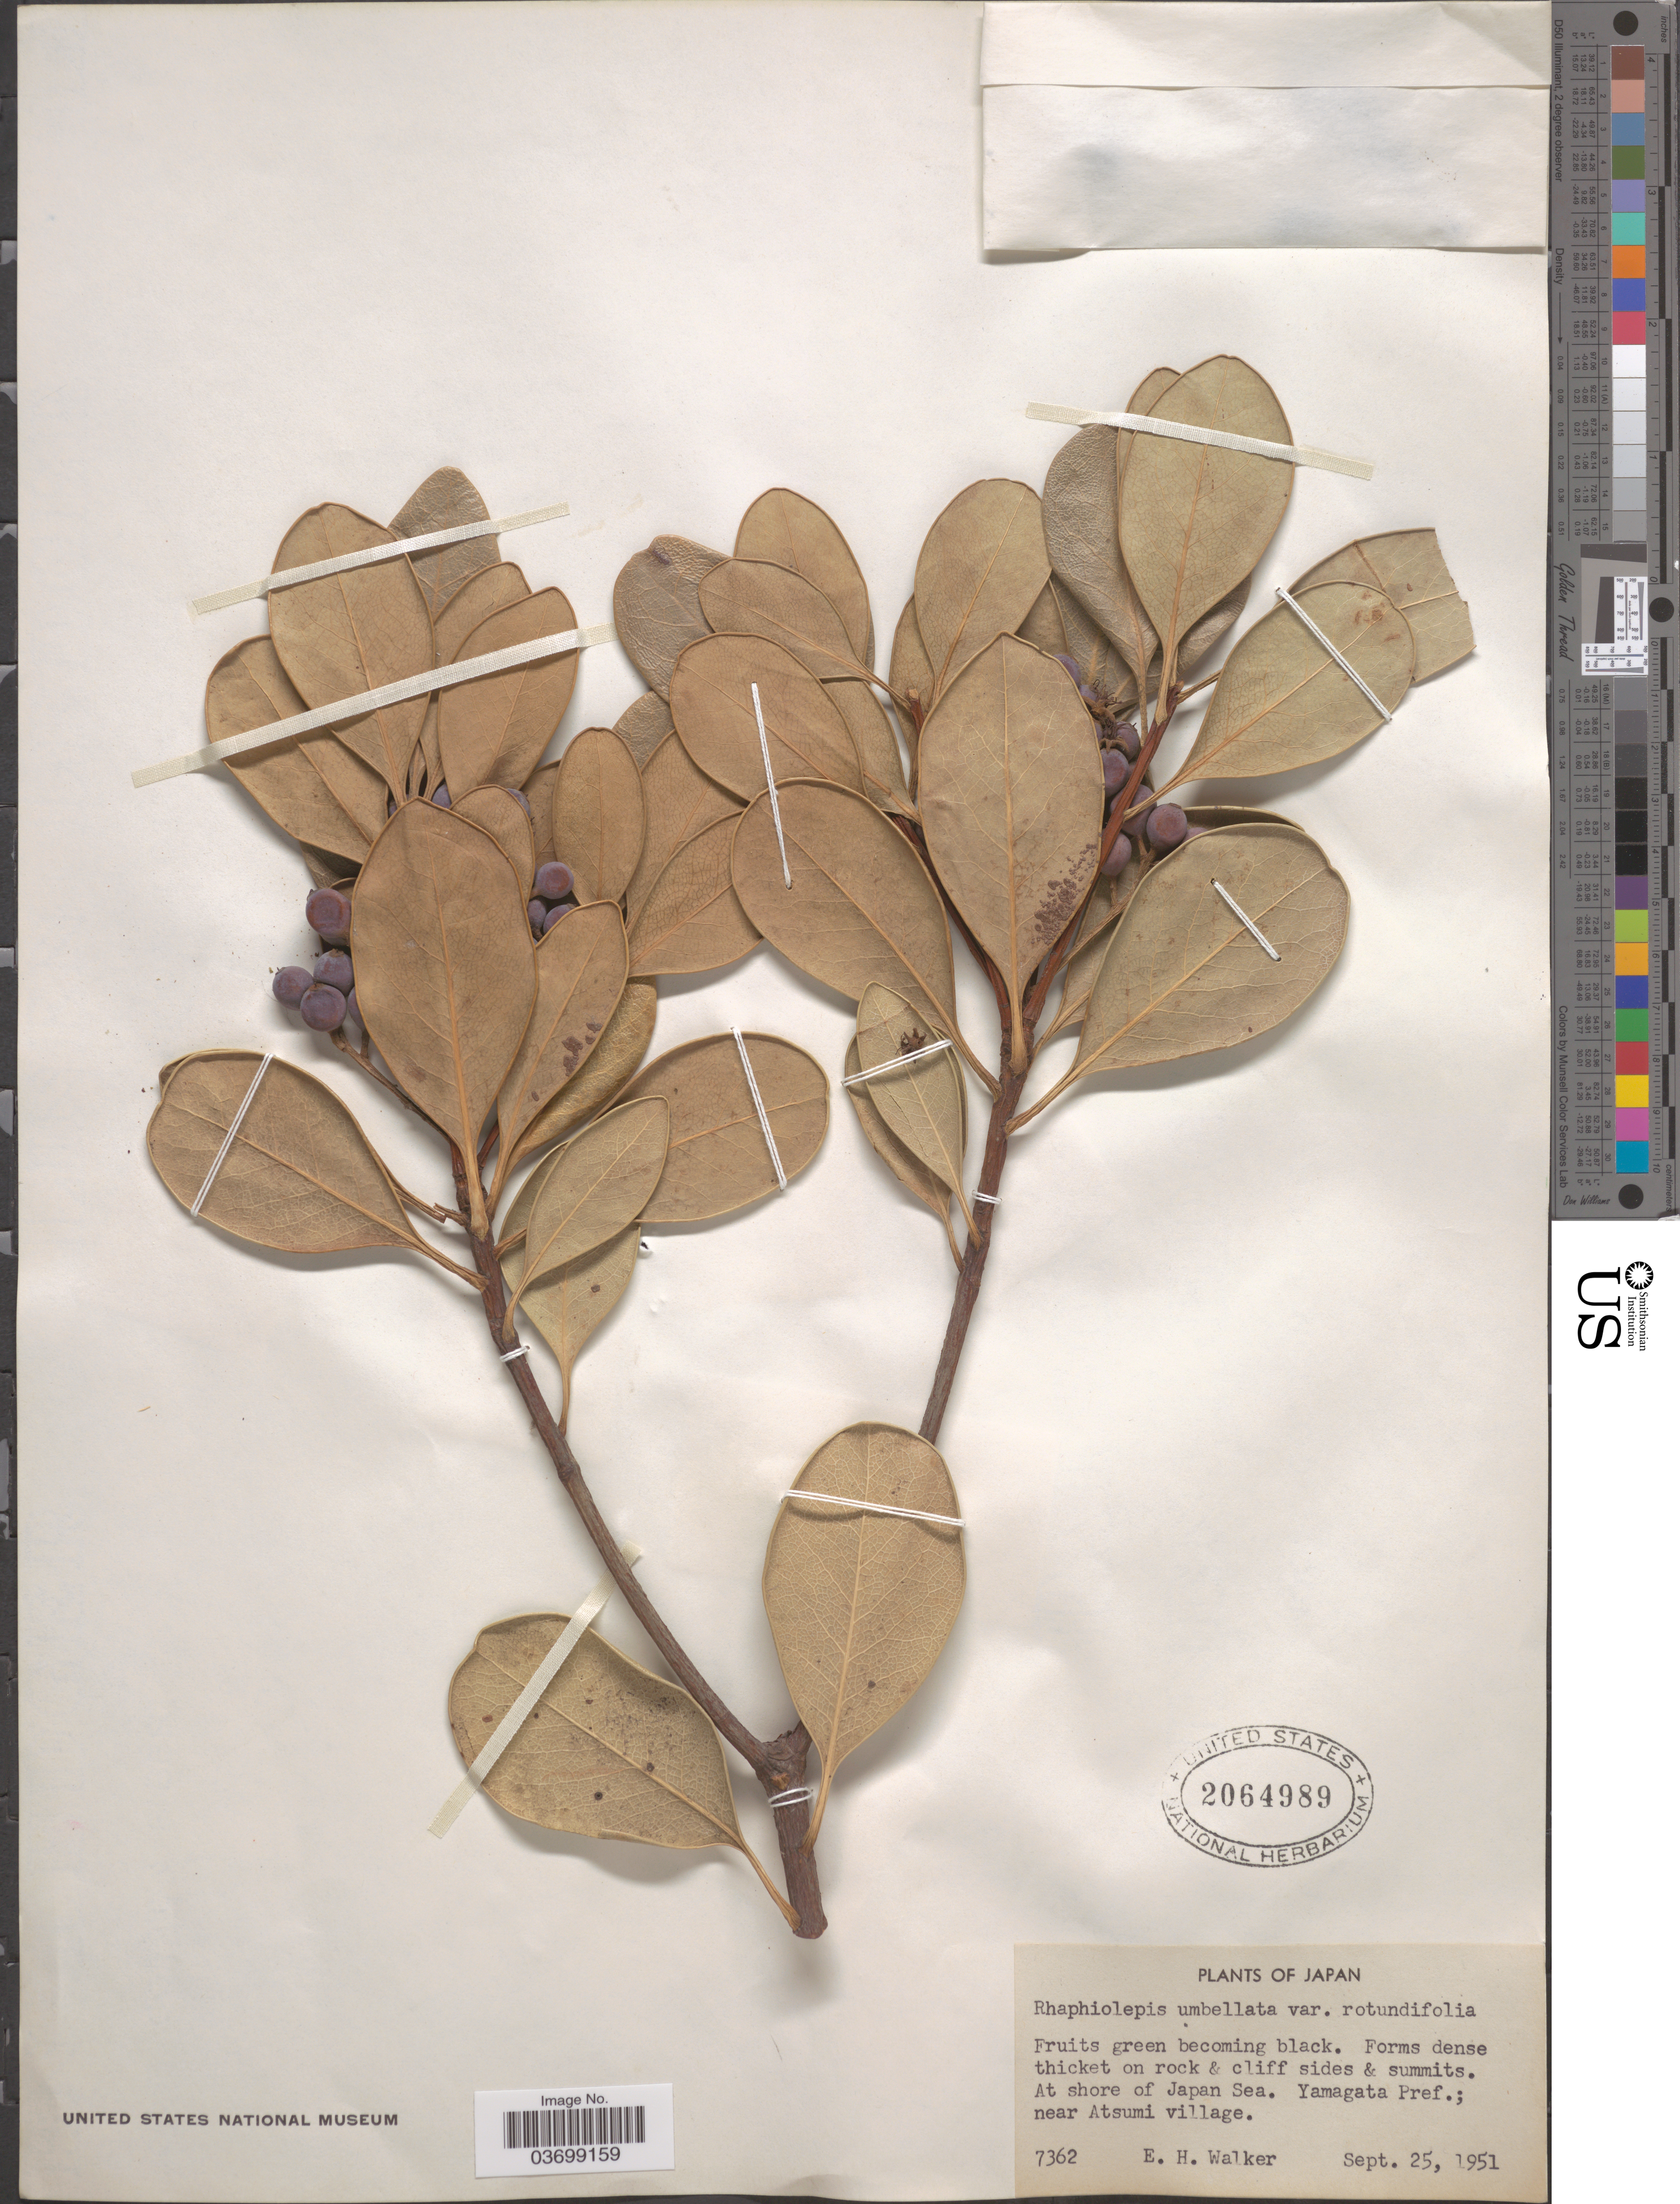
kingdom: Plantae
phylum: Tracheophyta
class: Magnoliopsida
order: Rosales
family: Rosaceae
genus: Rhaphiolepis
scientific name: Rhaphiolepis umbellata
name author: (Thunb.) Makino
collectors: E. H. Walker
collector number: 7362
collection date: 1951-09-25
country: Japan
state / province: Yamagata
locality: At shore of Japan Sea. Yamagata pref.; near Atsumi village.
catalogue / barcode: US 2064989